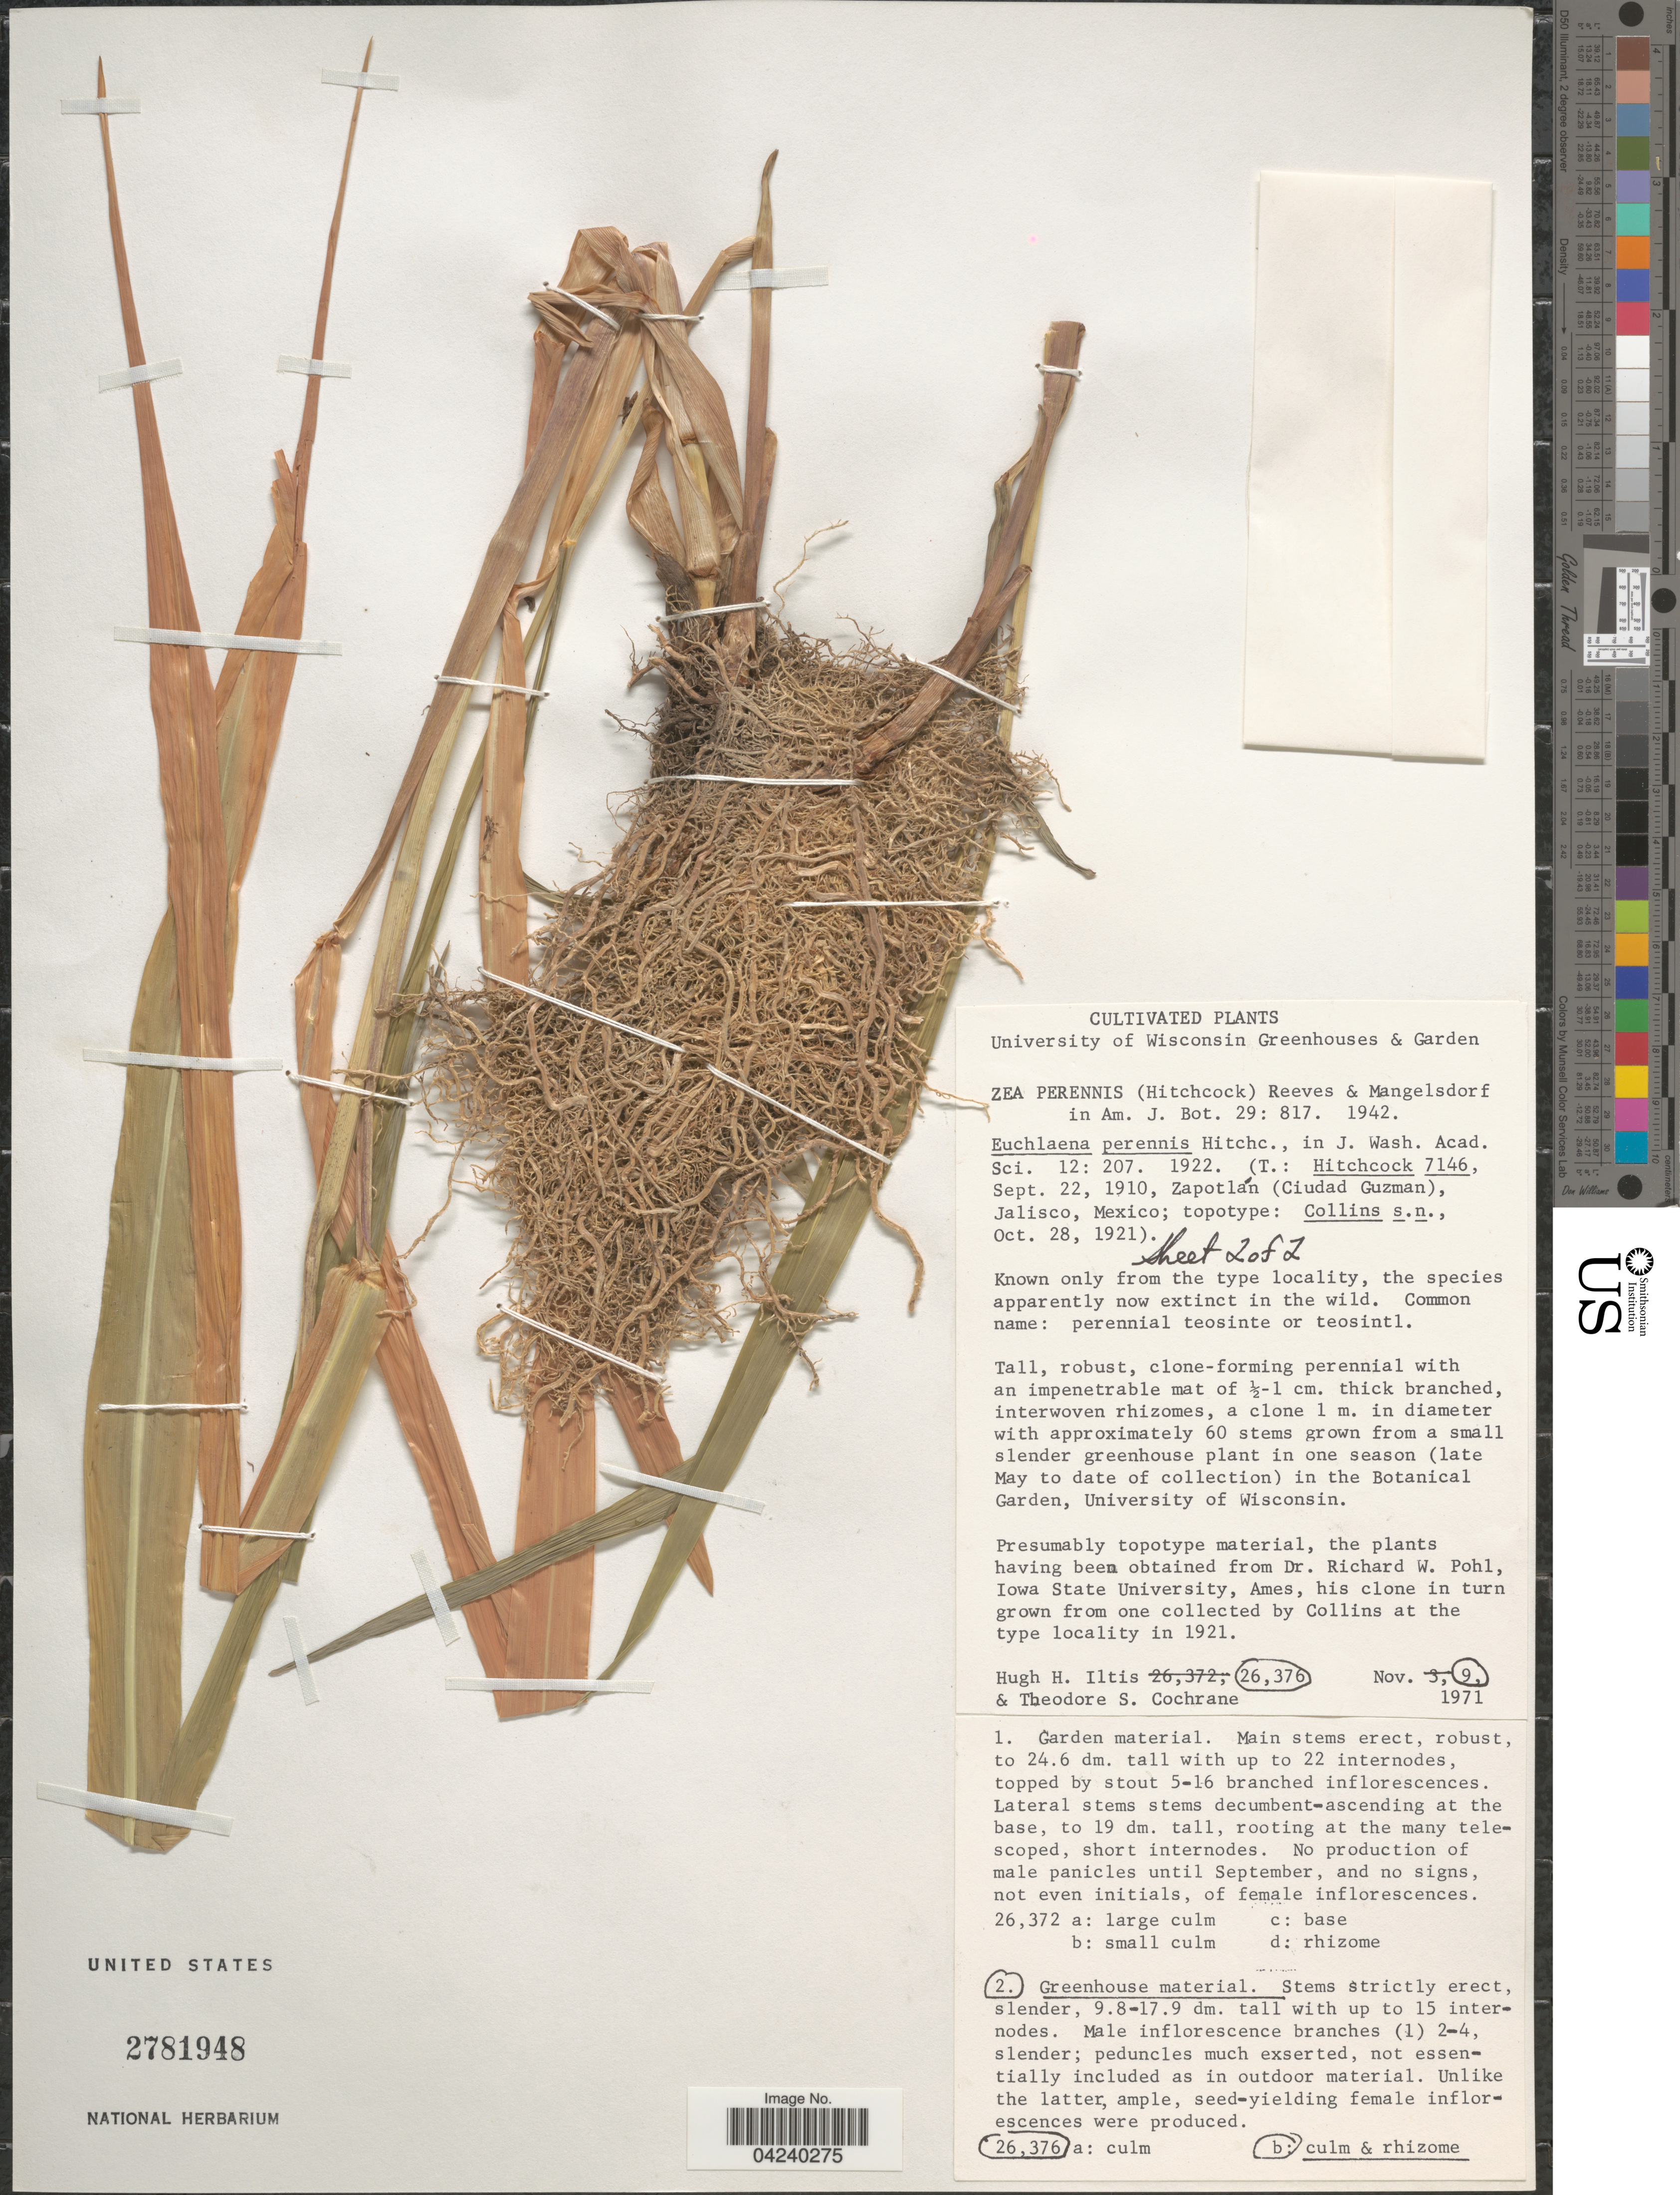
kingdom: Plantae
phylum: Tracheophyta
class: Liliopsida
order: Poales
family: Poaceae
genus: Zea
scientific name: Zea perennis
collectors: -- Collins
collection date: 1921-10-28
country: Mexico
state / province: Jalisco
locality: Zapotlán (Ciudad Guzman).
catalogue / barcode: US 2781948